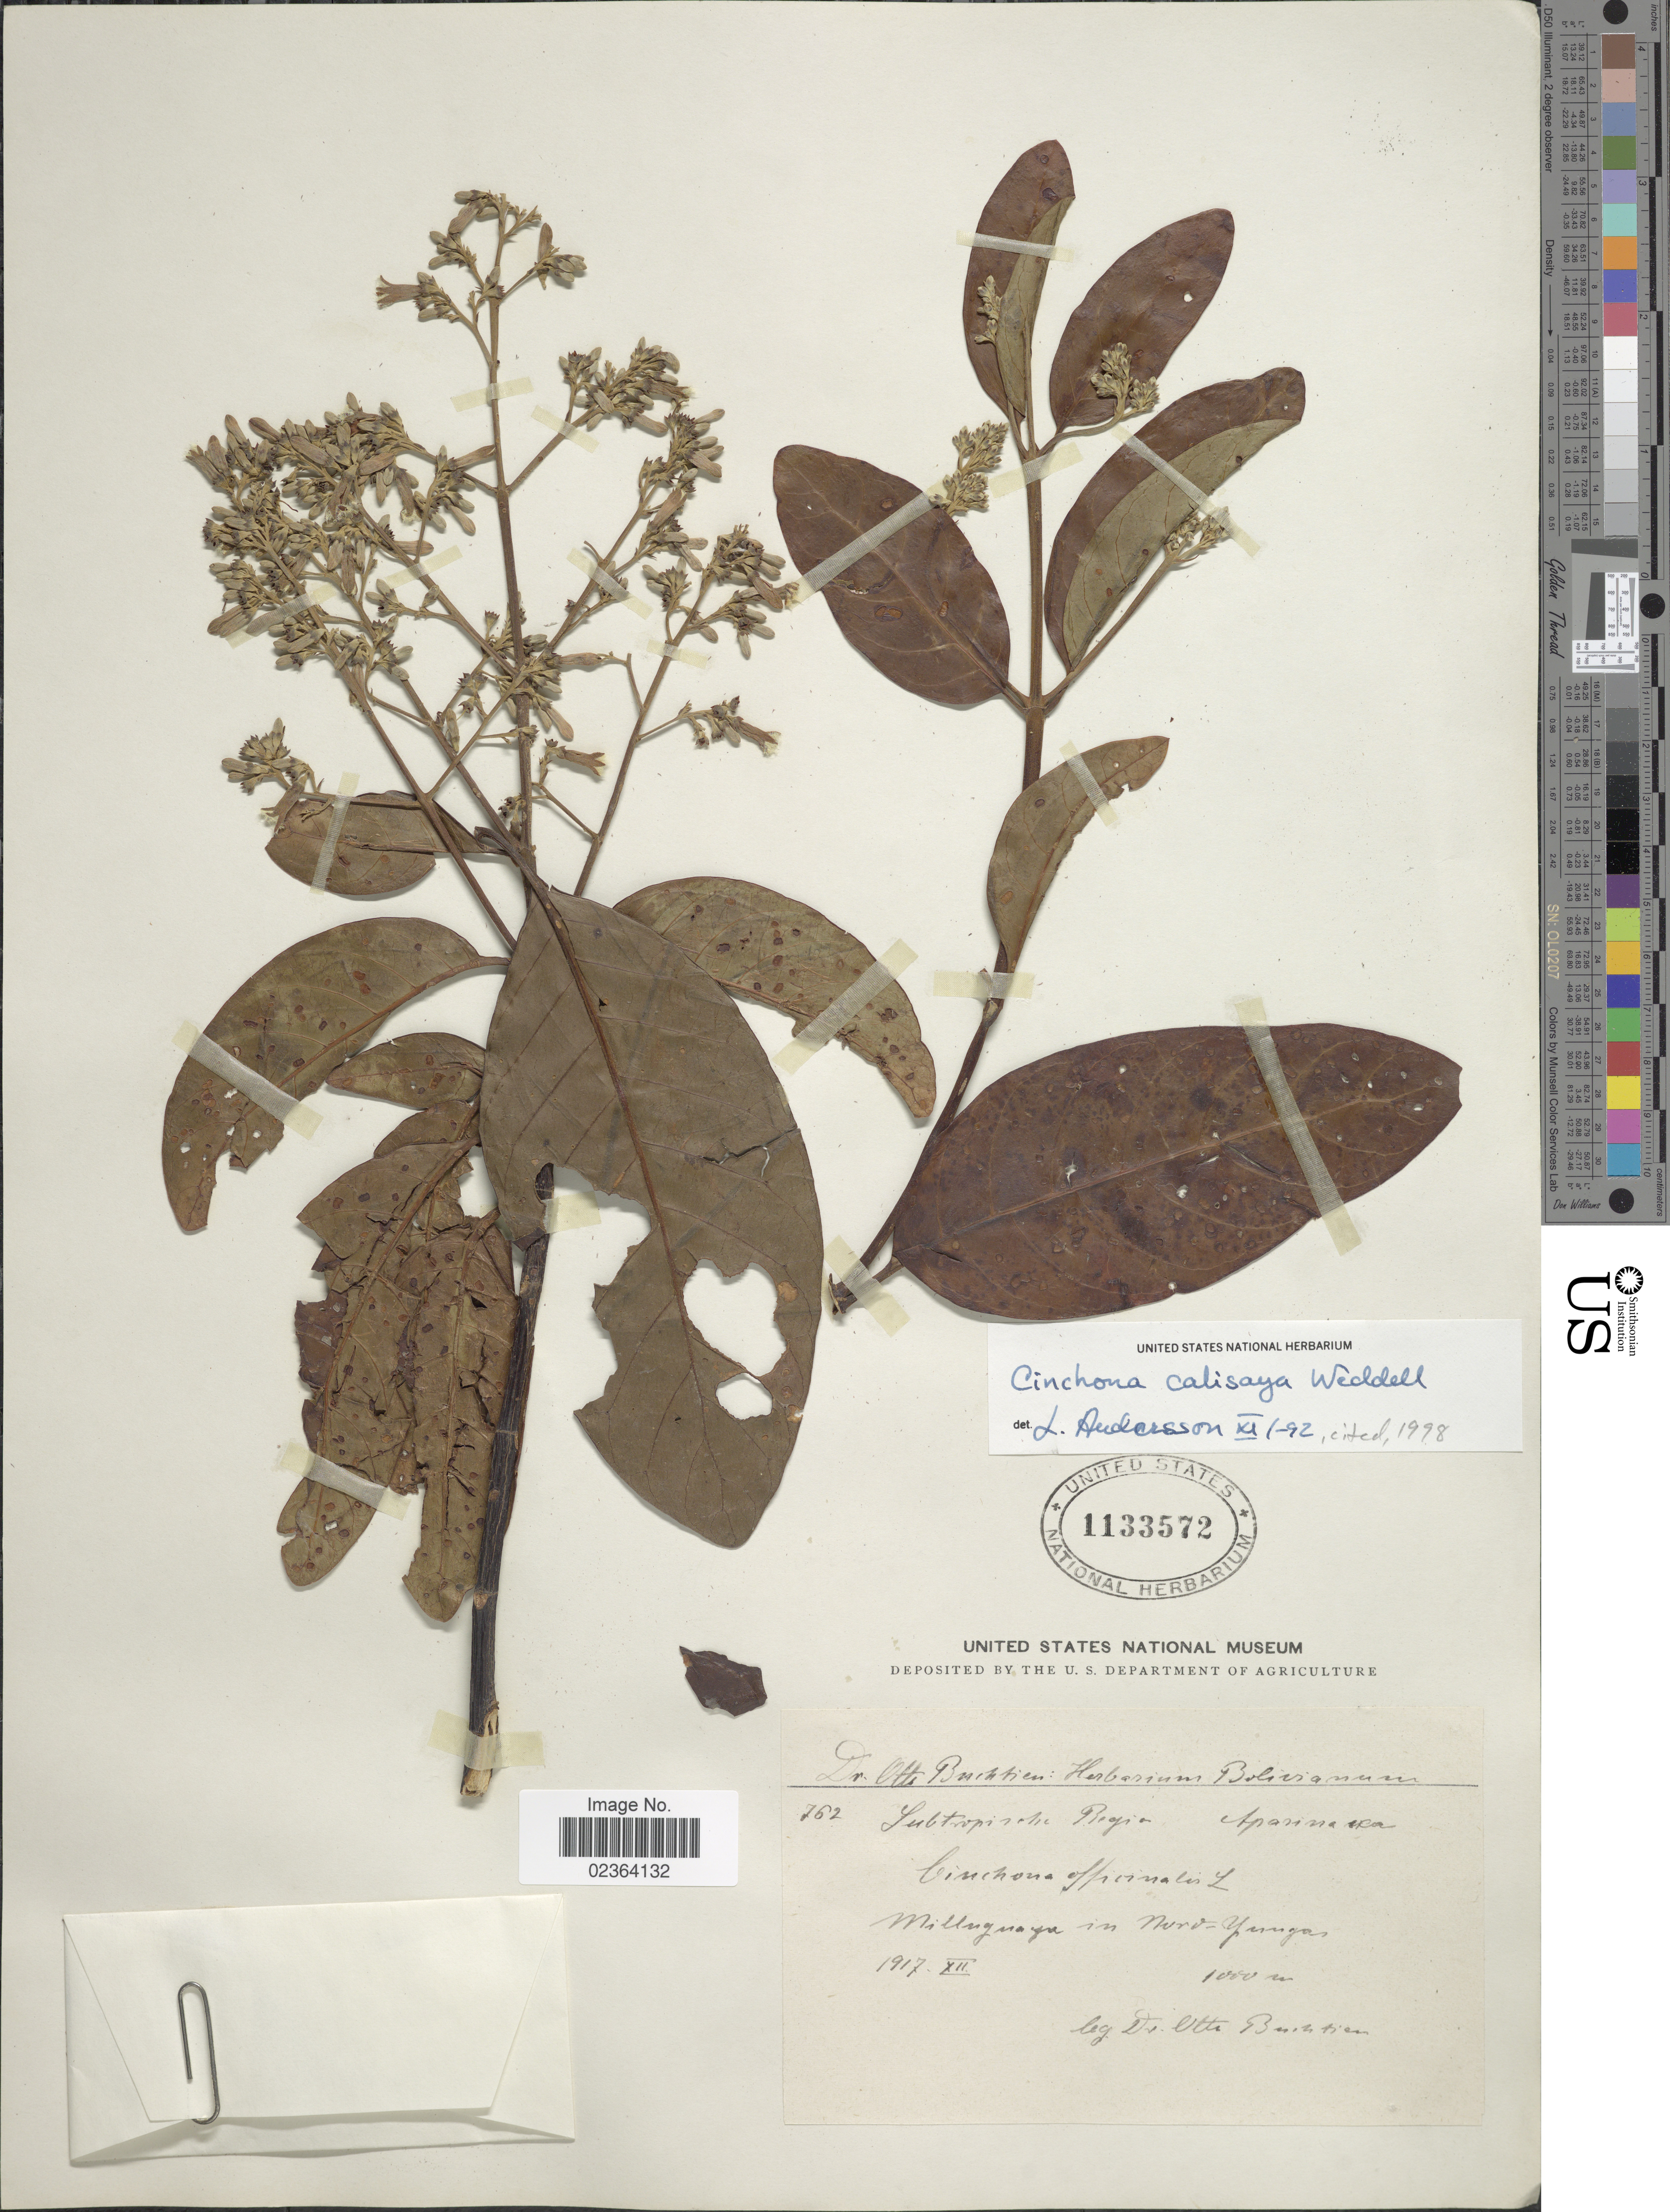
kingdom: Plantae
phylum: Tracheophyta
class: Magnoliopsida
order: Gentianales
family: Rubiaceae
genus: Cinchona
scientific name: Cinchona calisaya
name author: Wedd.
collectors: O. Buchtien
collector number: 762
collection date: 1917-12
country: Bolivia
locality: Milluguaya in Nord-Yungas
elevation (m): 1000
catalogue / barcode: US 1133572